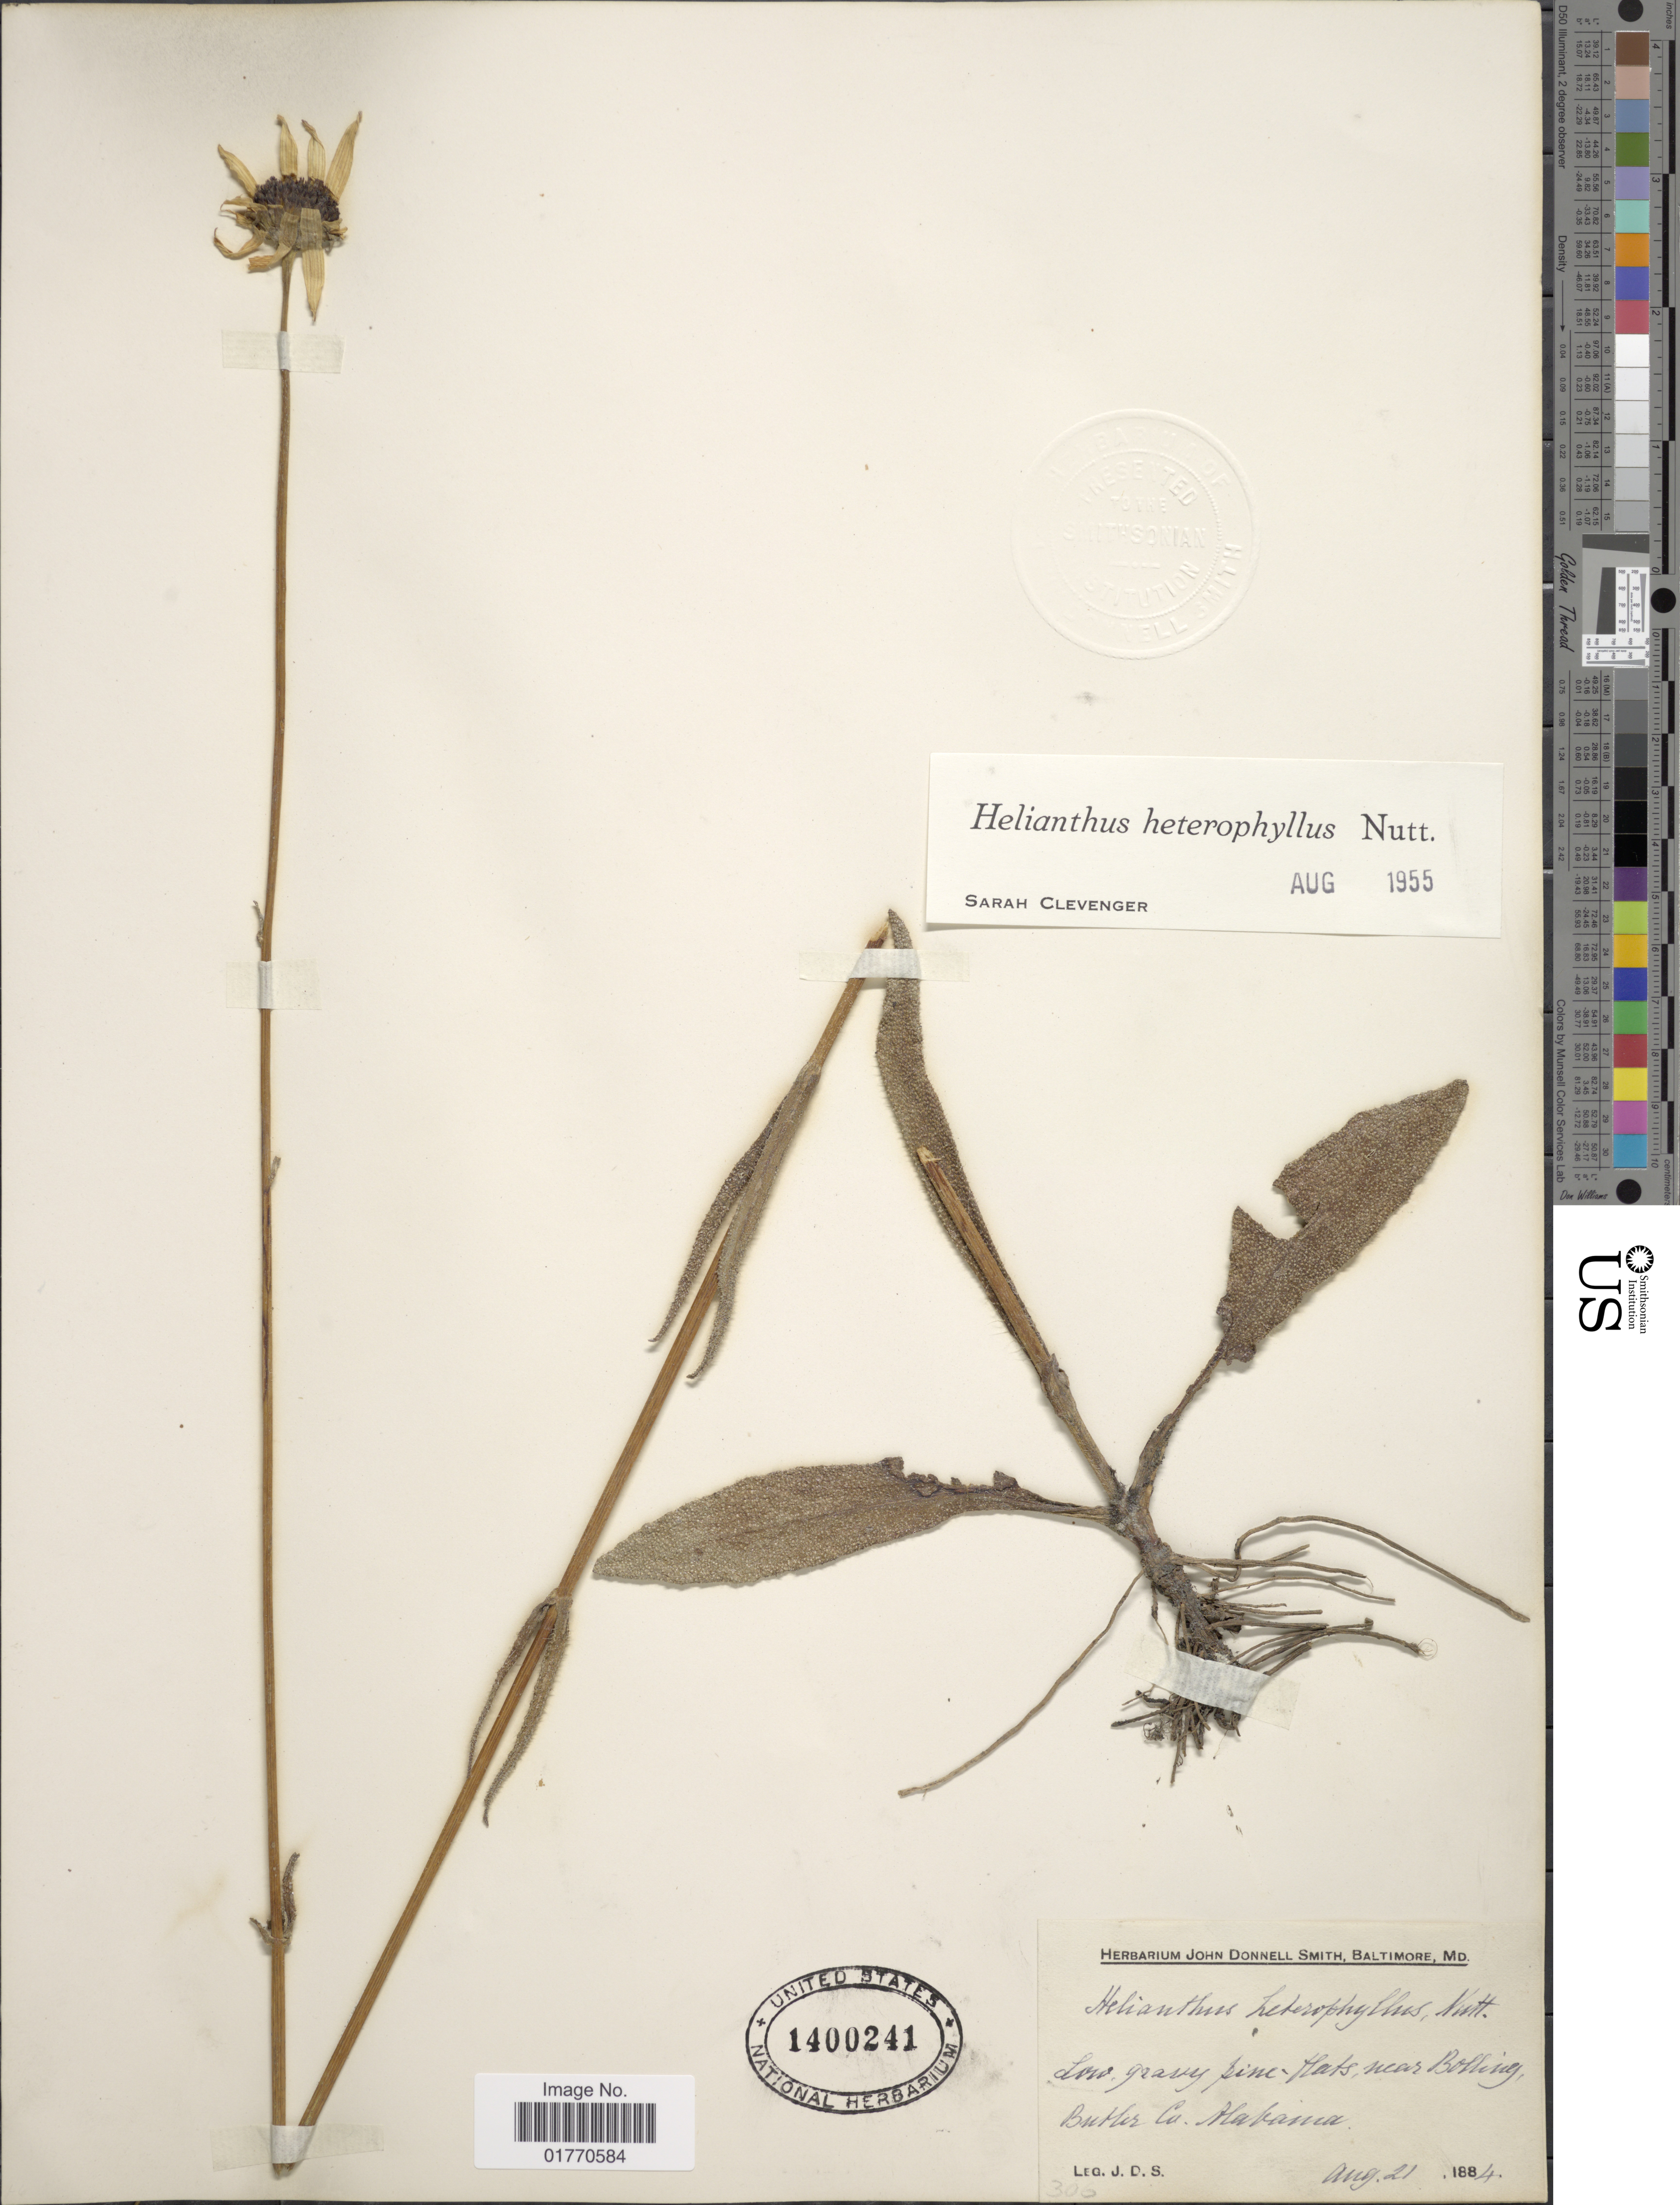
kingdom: Plantae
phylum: Tracheophyta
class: Magnoliopsida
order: Asterales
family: Asteraceae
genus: Helianthus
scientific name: Helianthus heterophyllus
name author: Nutt.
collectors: J. Donnell Smith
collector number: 306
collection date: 1884-08-21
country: United States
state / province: Alabama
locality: Low grassy pine flats, near Bolling Butler Co.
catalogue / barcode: US 1400241